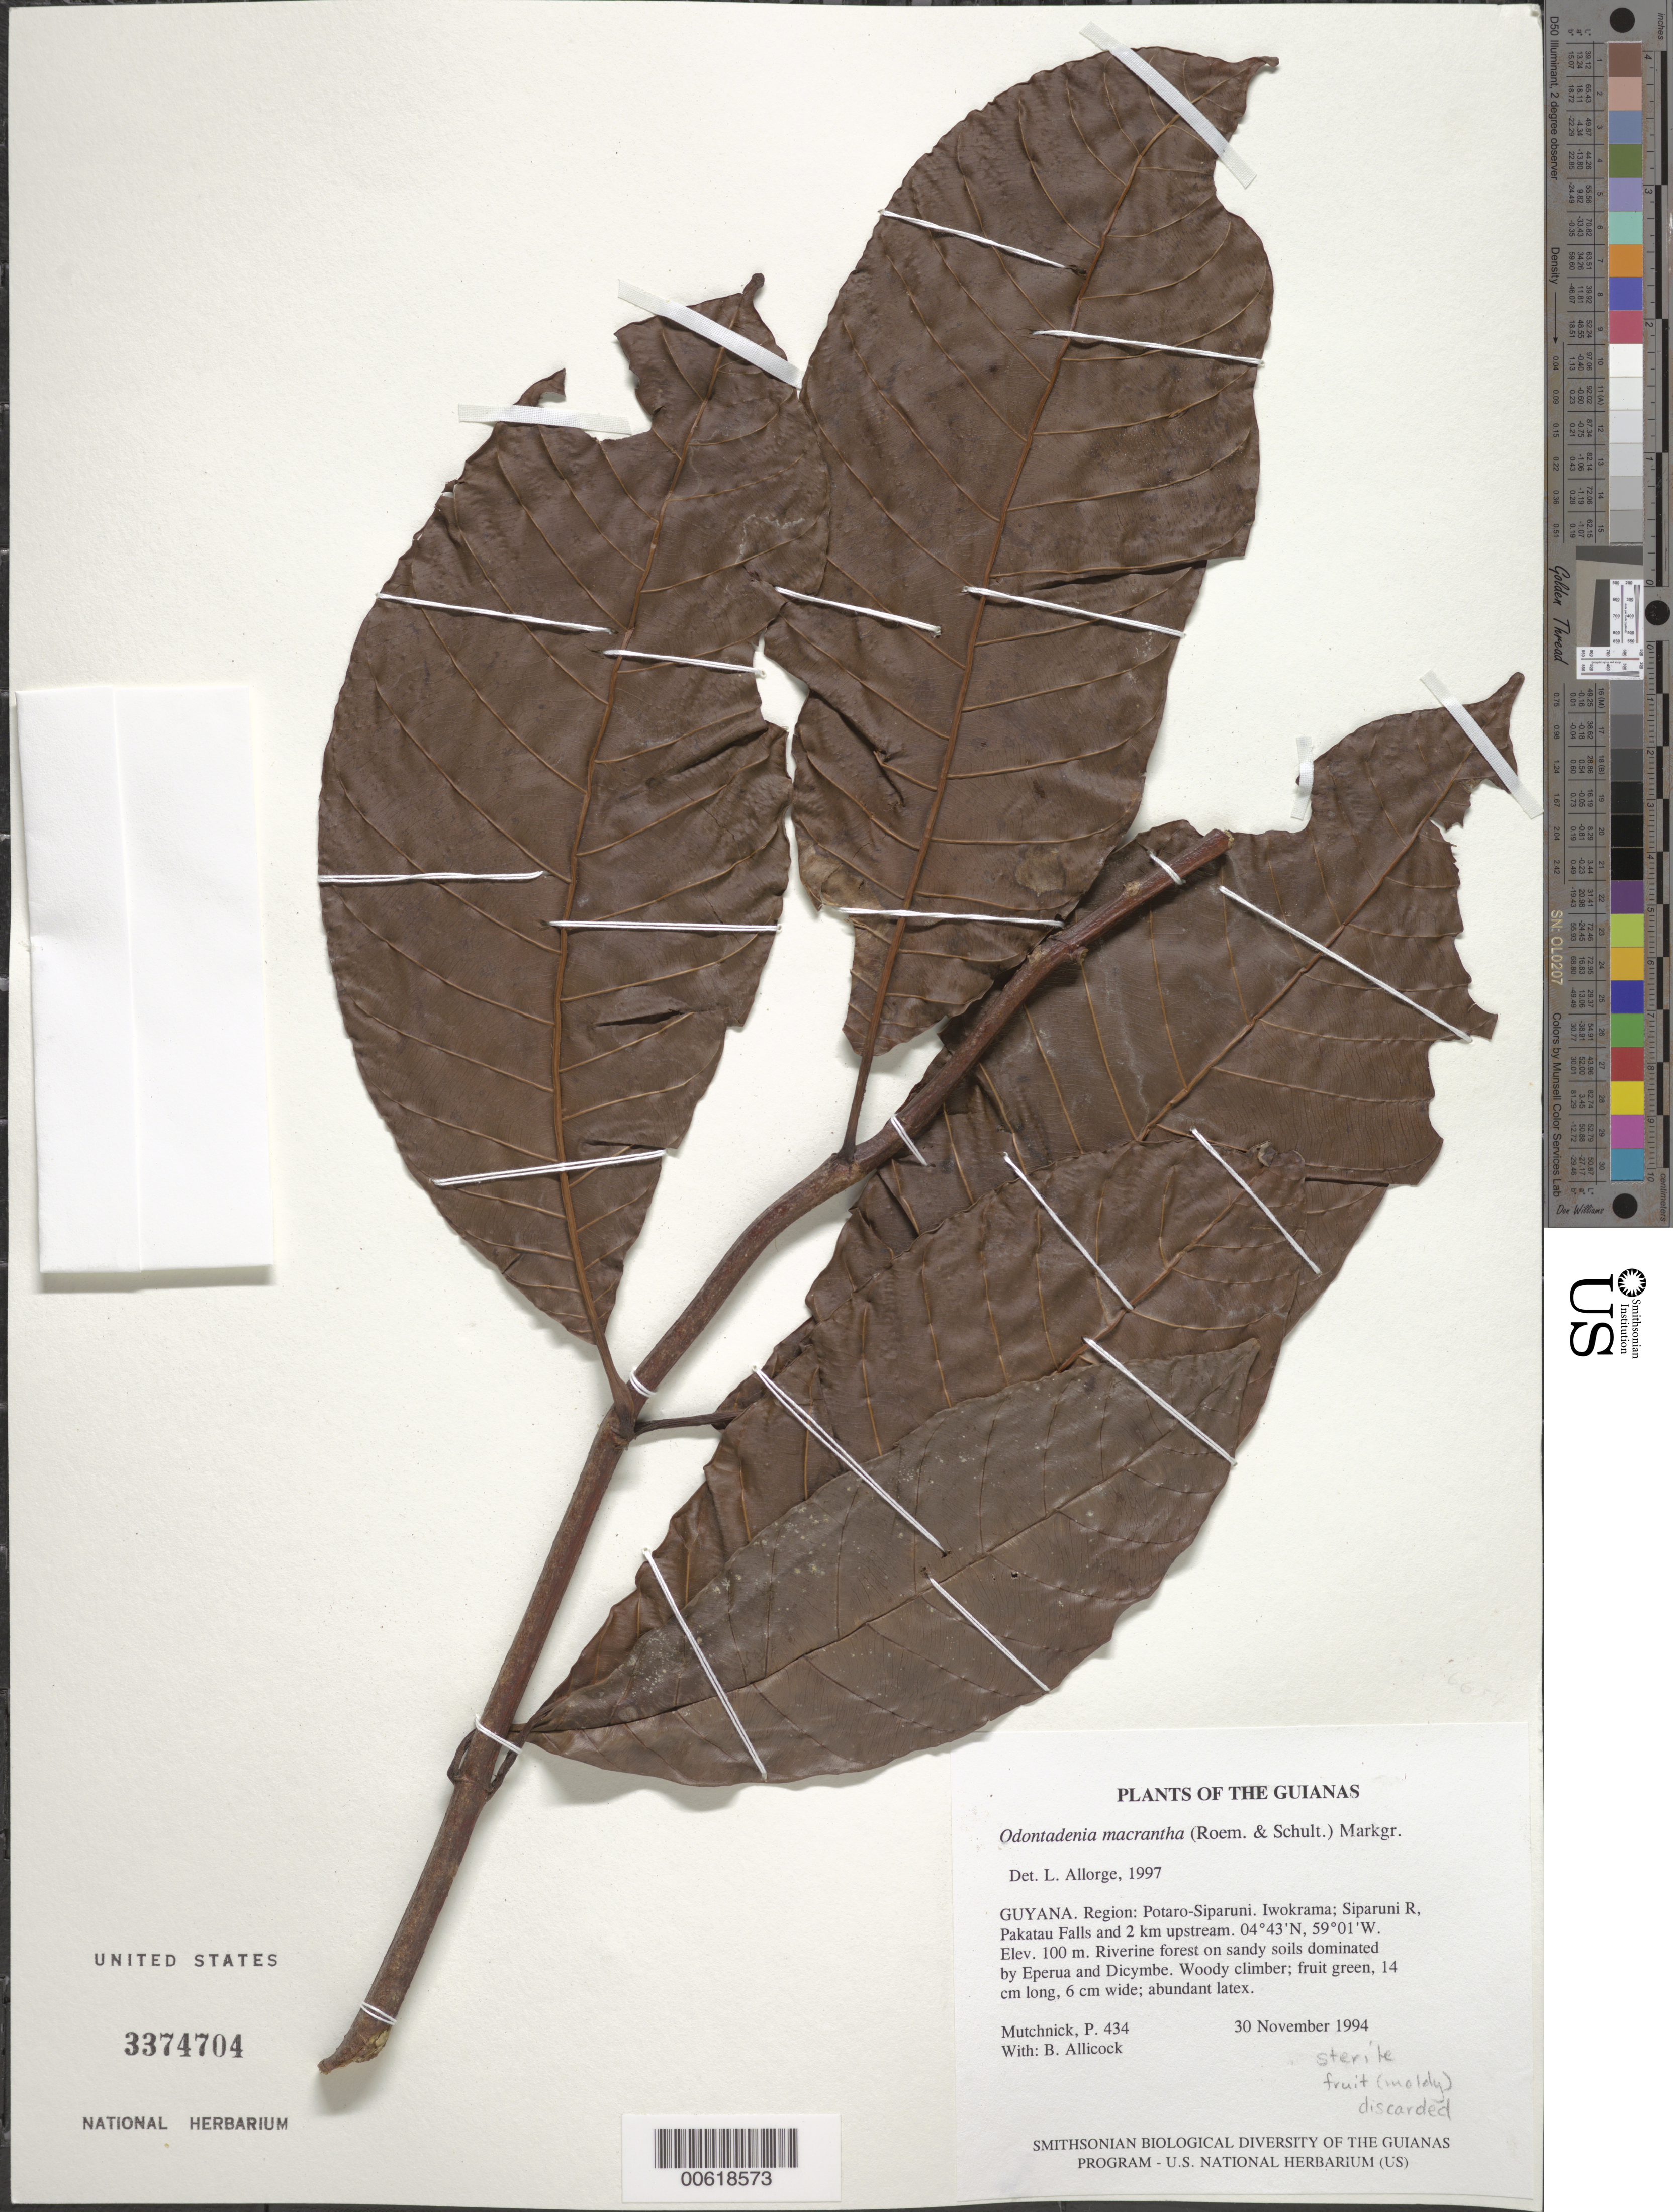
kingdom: Plantae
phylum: Tracheophyta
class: Magnoliopsida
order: Gentianales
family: Apocynaceae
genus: Odontadenia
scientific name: Odontadenia macrantha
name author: (Roem. & Schult.) Markgr.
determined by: Allorge, L.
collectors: P. Mutchnick & B. Allicock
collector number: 434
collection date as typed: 30 November 1994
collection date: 1994-11-30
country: Guyana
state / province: Potaro-Siparuni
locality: Iwokrama; Siparuni R, Pakatau Falls and 2 km upstream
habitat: Riverine forest on sandy soils dominated by Eperua and Dicymbe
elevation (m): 100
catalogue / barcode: US 3374704